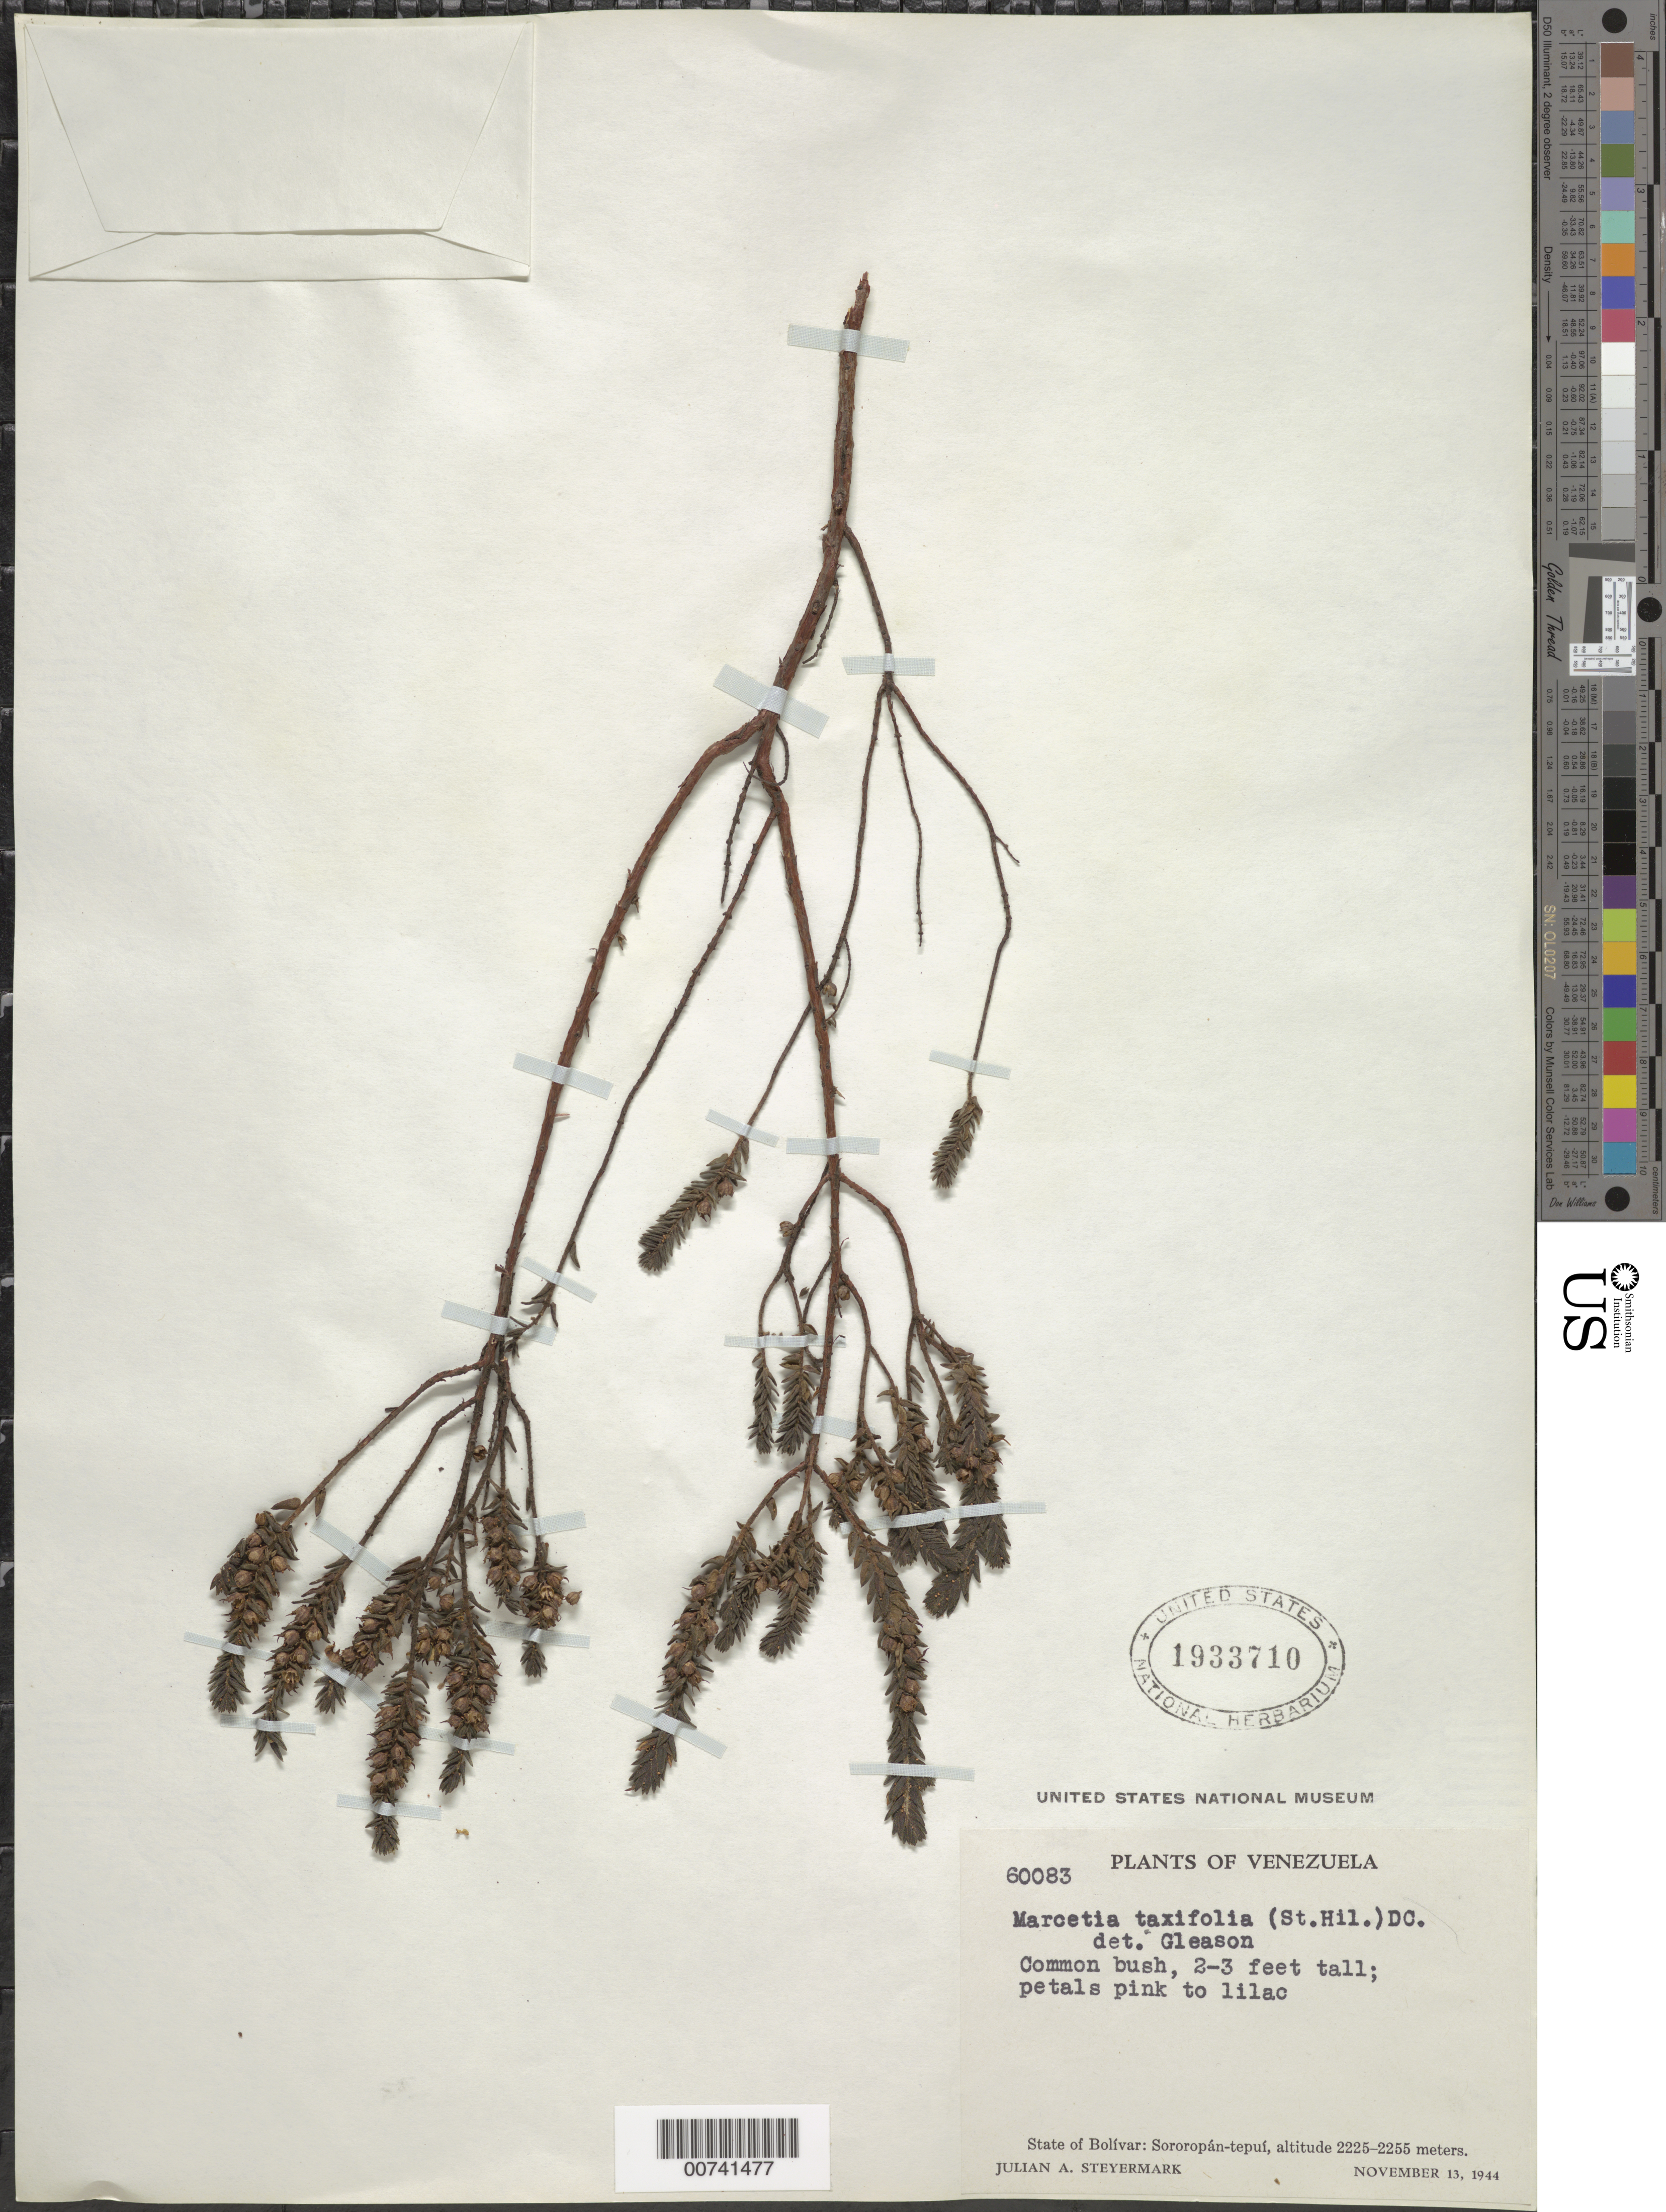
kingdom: Plantae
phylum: Tracheophyta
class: Magnoliopsida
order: Myrtales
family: Melastomataceae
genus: Marcetia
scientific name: Marcetia taxifolia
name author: (A. St.-Hil.) DC.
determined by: Gleason, H. A.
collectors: J. Steyermark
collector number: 60083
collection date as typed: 13-Nov-44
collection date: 1944-11-13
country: Venezuela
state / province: Bolívar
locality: Sororopán-tepuí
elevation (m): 2225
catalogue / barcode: US 1933710